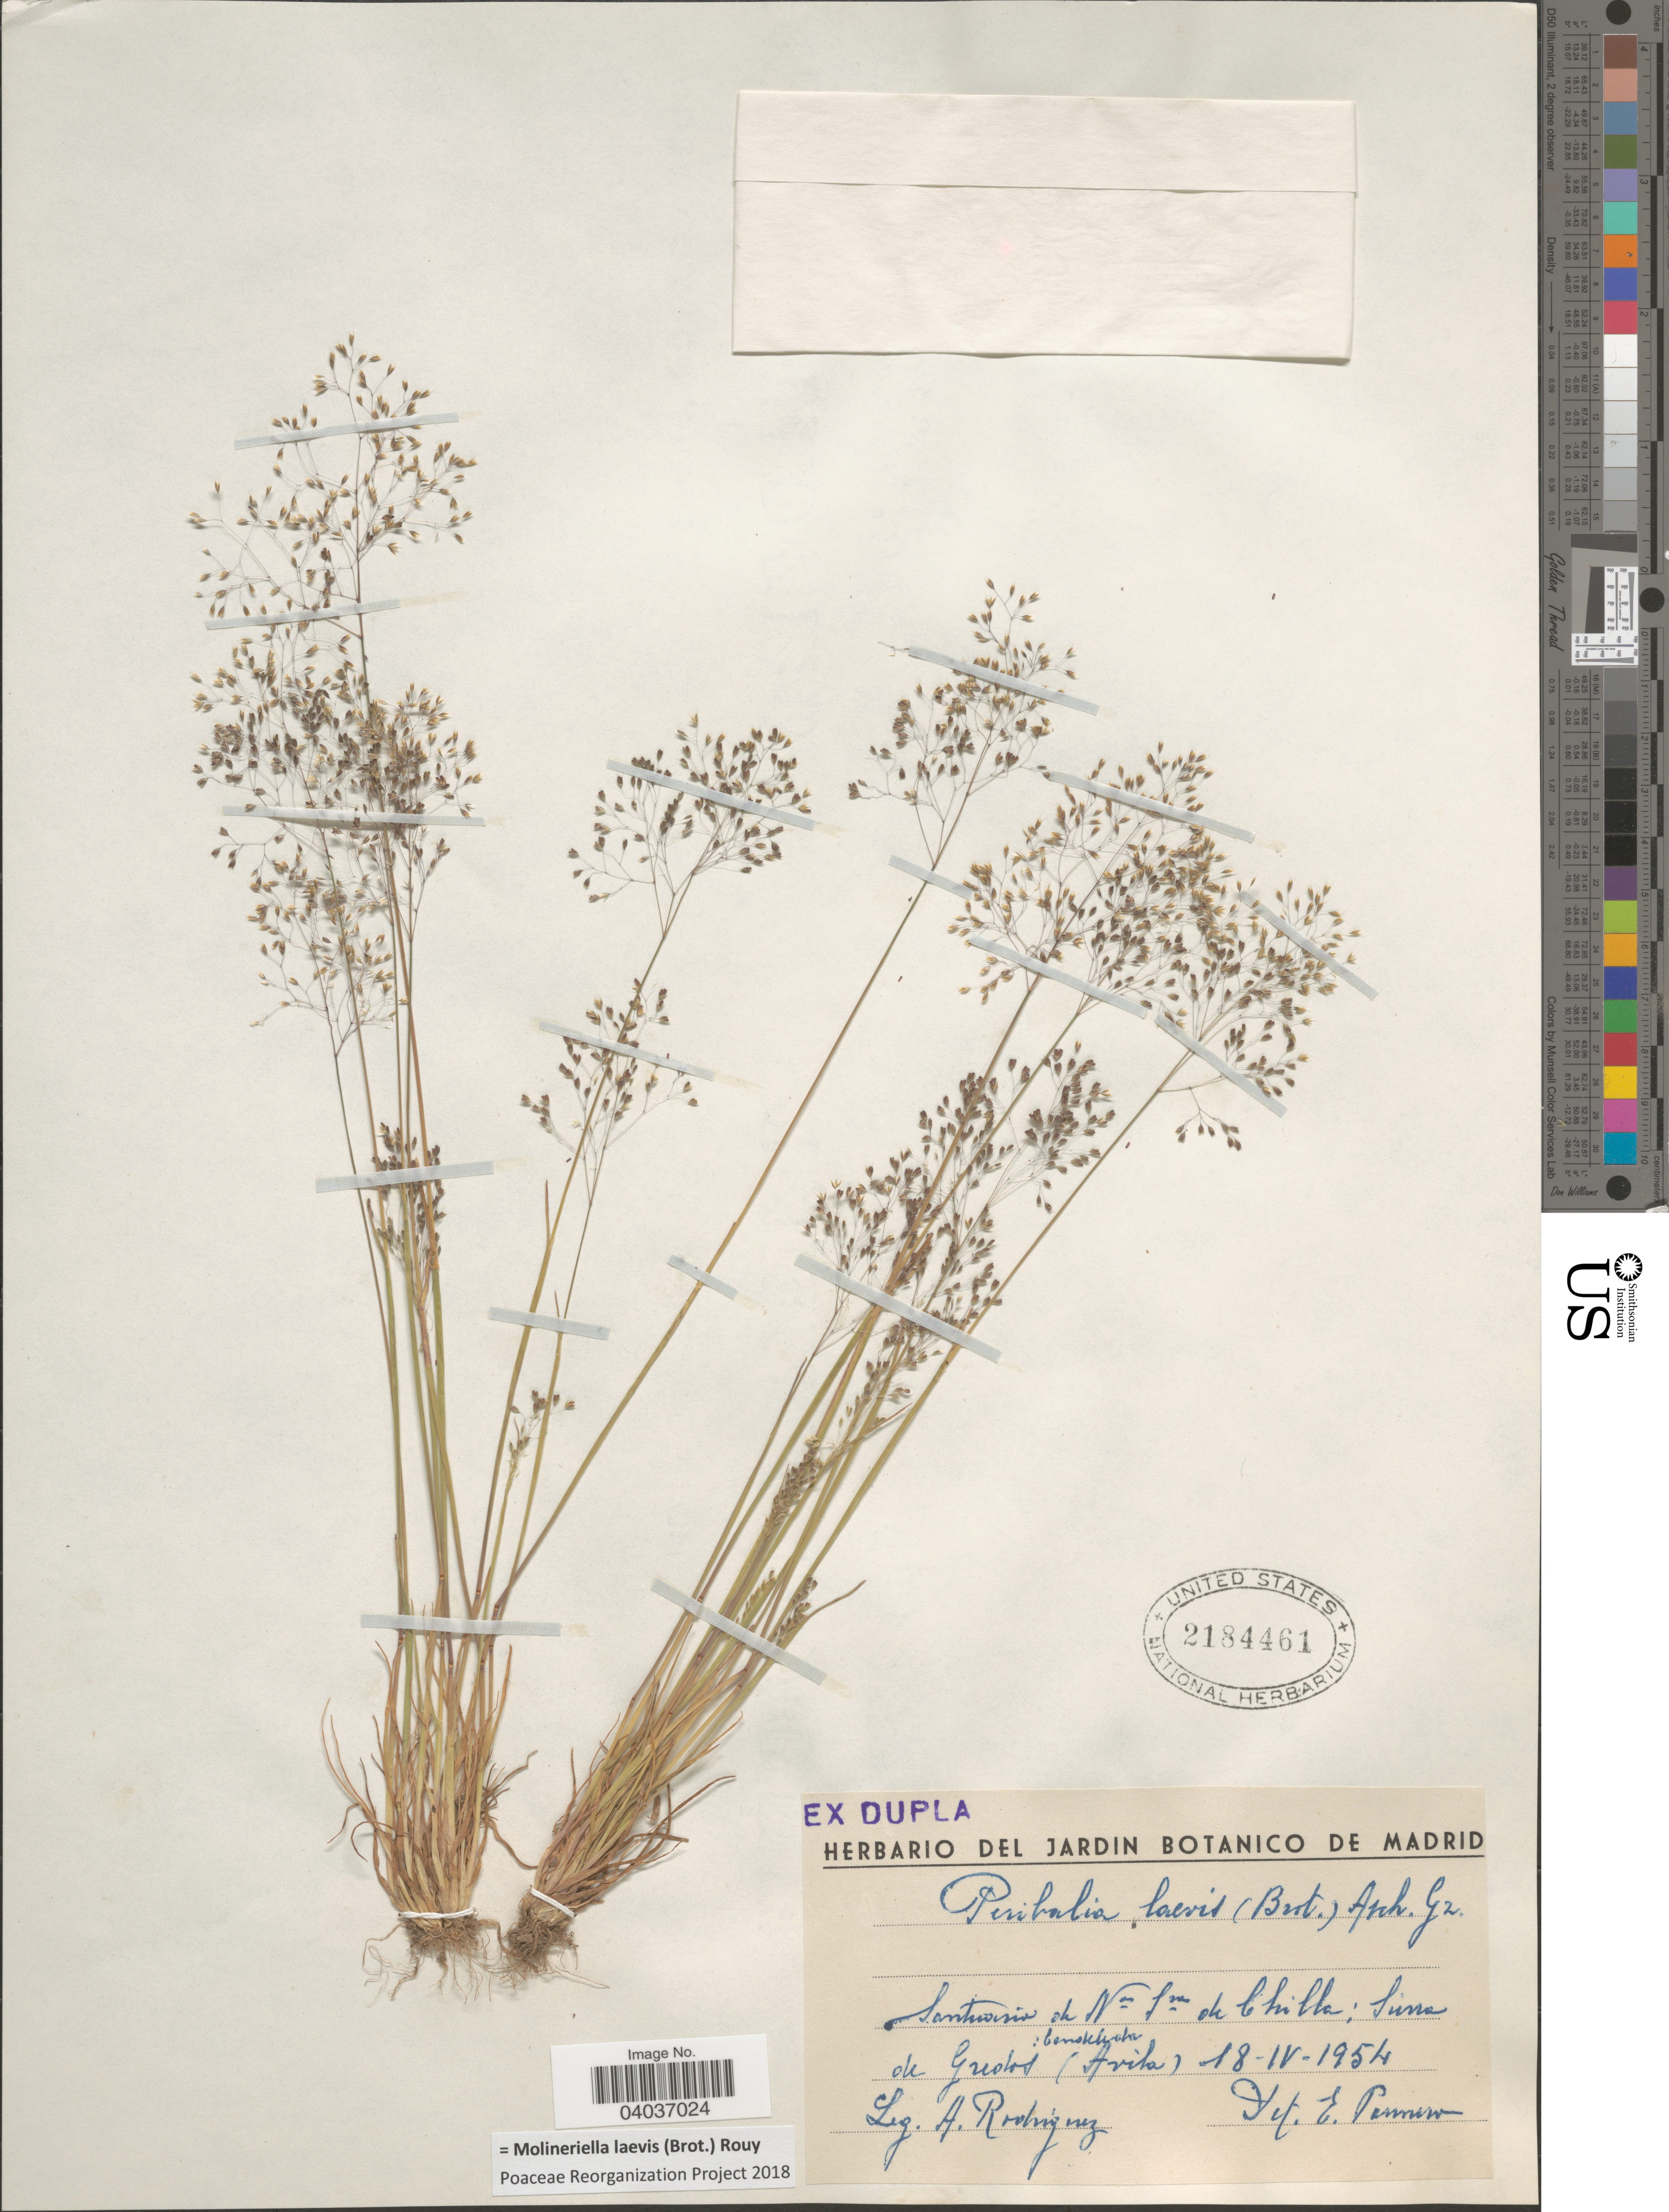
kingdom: Plantae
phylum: Tracheophyta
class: Liliopsida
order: Poales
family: Poaceae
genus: Molineriella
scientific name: Molineriella laevis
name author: (Brot.) Rouy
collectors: A. Rodriquez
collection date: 1954-04-18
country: Spain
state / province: Castilla y León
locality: antuario de Nuestra Señora de Chilla; Sierra de Gredos (Avrila).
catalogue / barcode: US 2184461